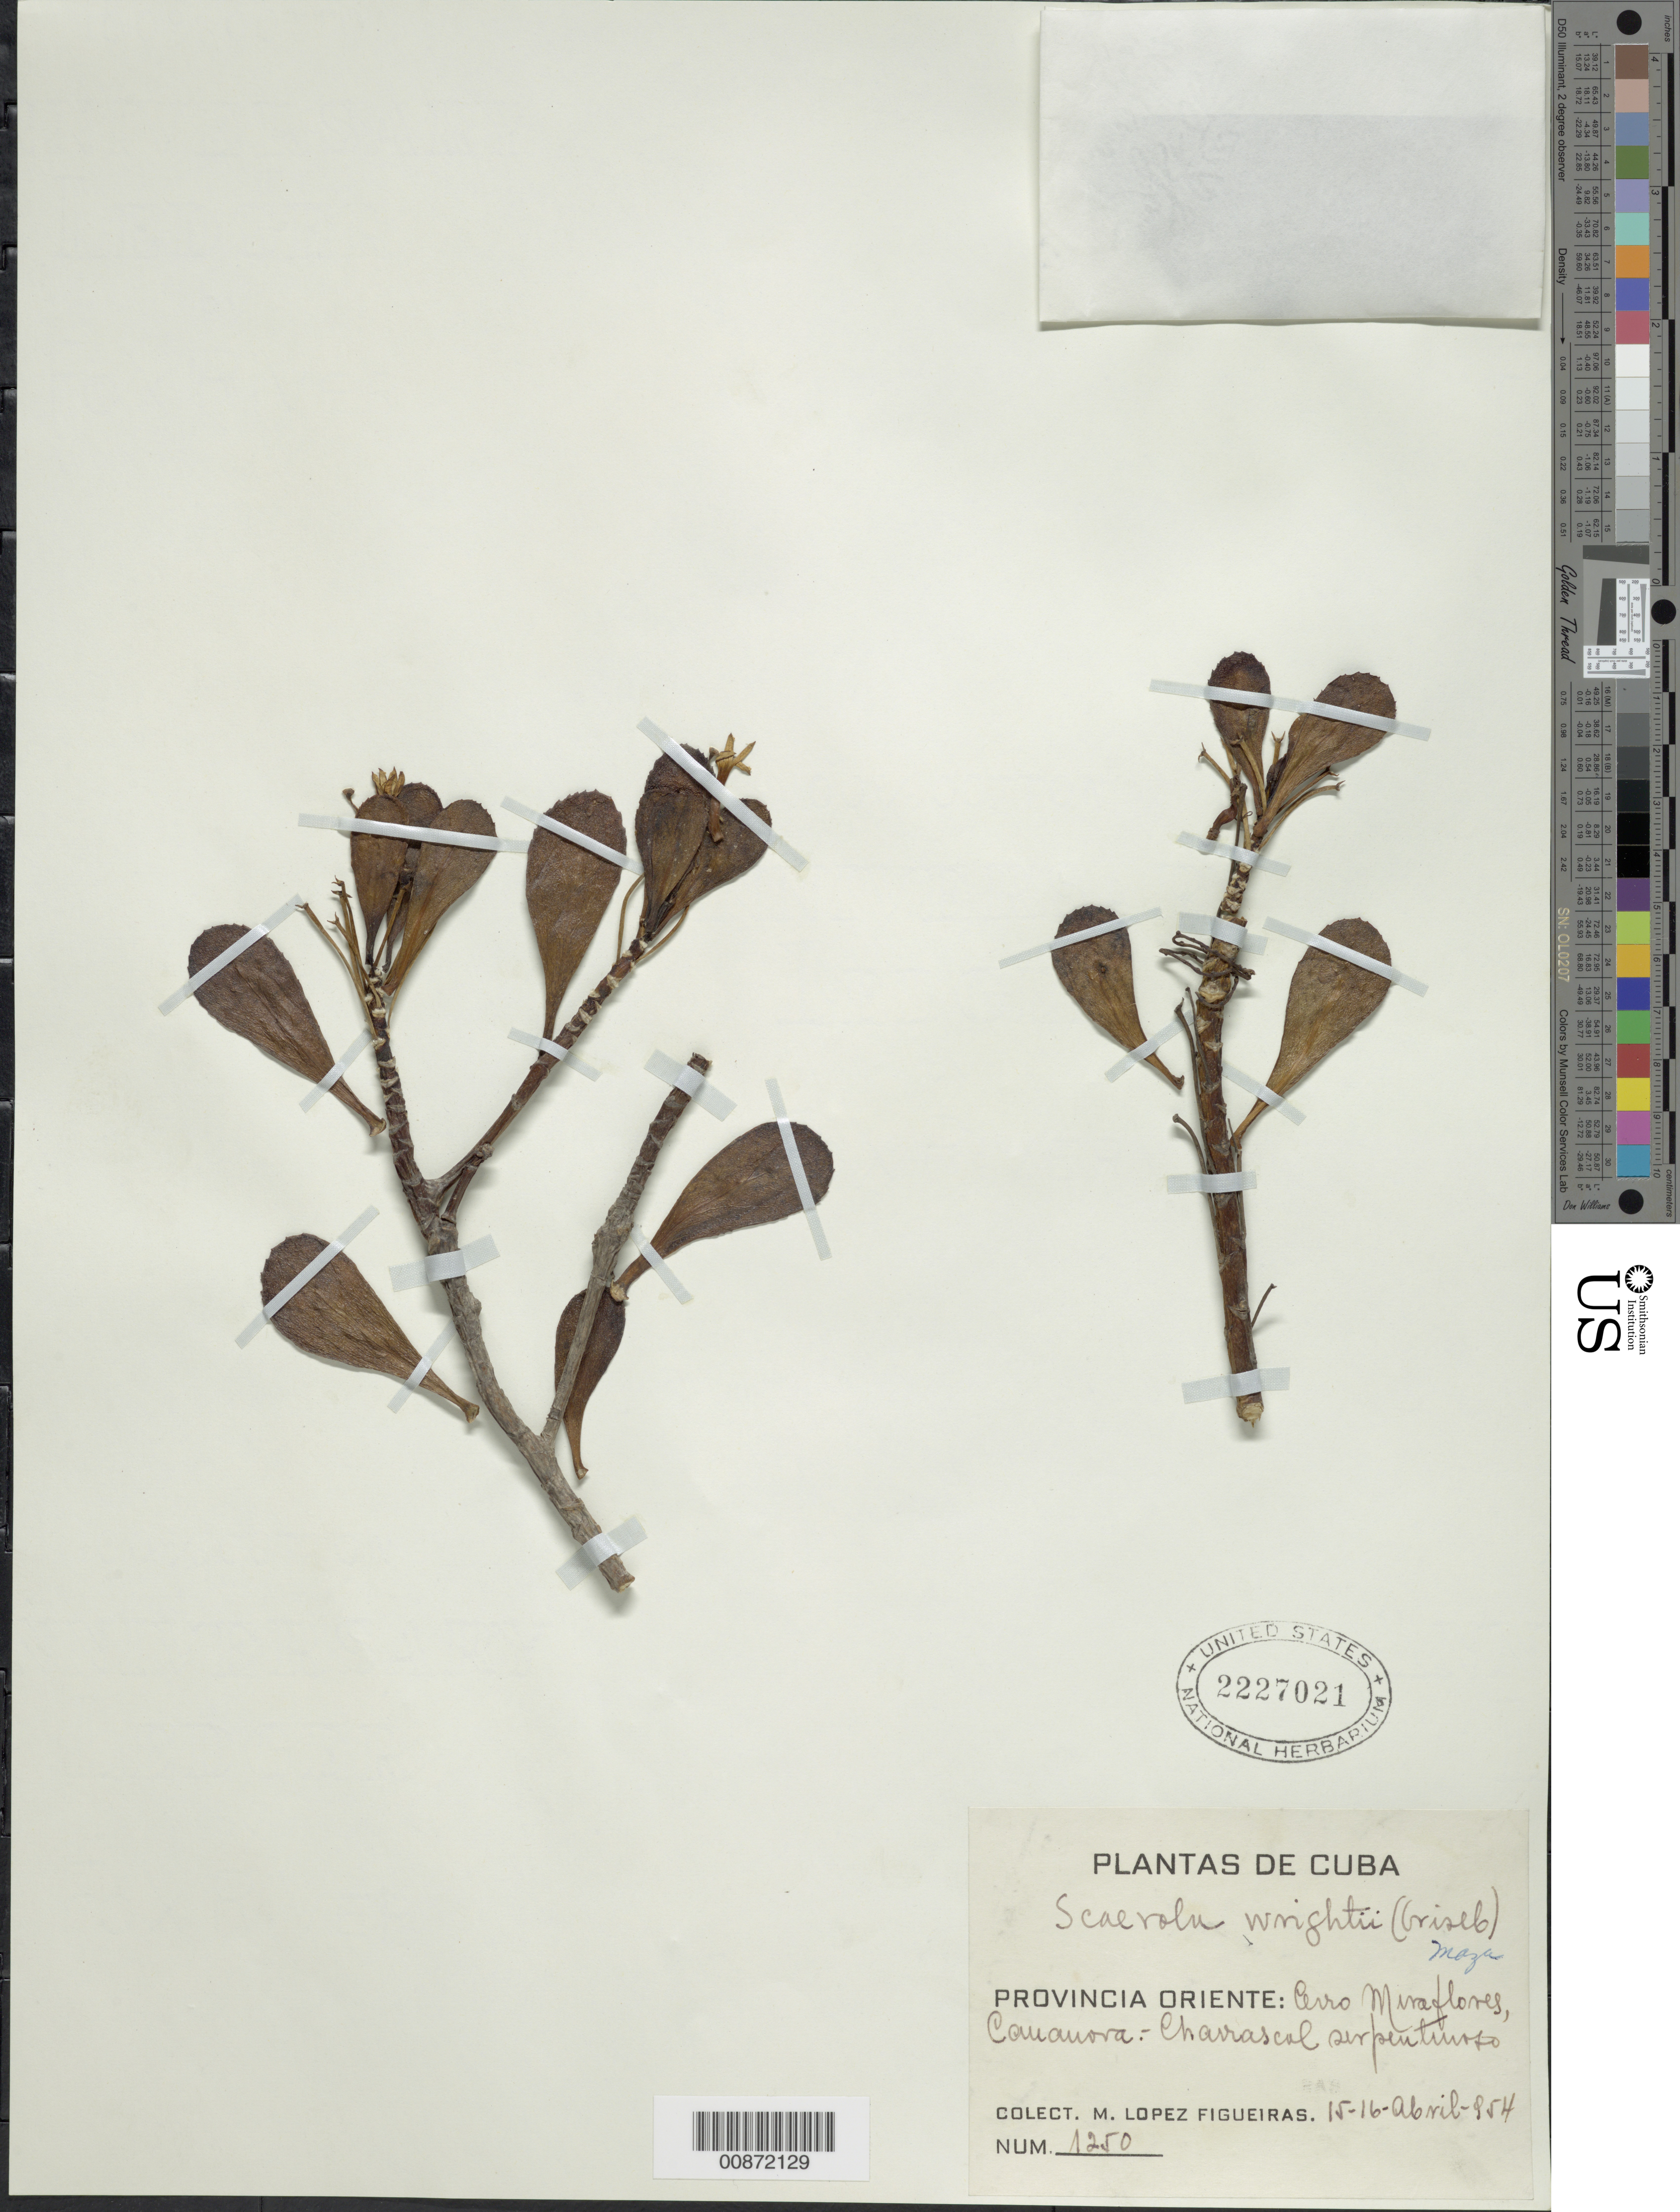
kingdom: Plantae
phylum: Tracheophyta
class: Magnoliopsida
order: Asterales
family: Goodeniaceae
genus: Scaevola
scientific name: Scaevola wrightii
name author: (Griseb.) M. Gómez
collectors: M. López Figueiras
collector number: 1250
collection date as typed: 15 Apr 1854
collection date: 1854-04-15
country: Cuba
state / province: Oriente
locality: Cerro Miraflores, Cauauora (sp?) - Charrascal.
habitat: Serpentine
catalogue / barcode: US 2227021